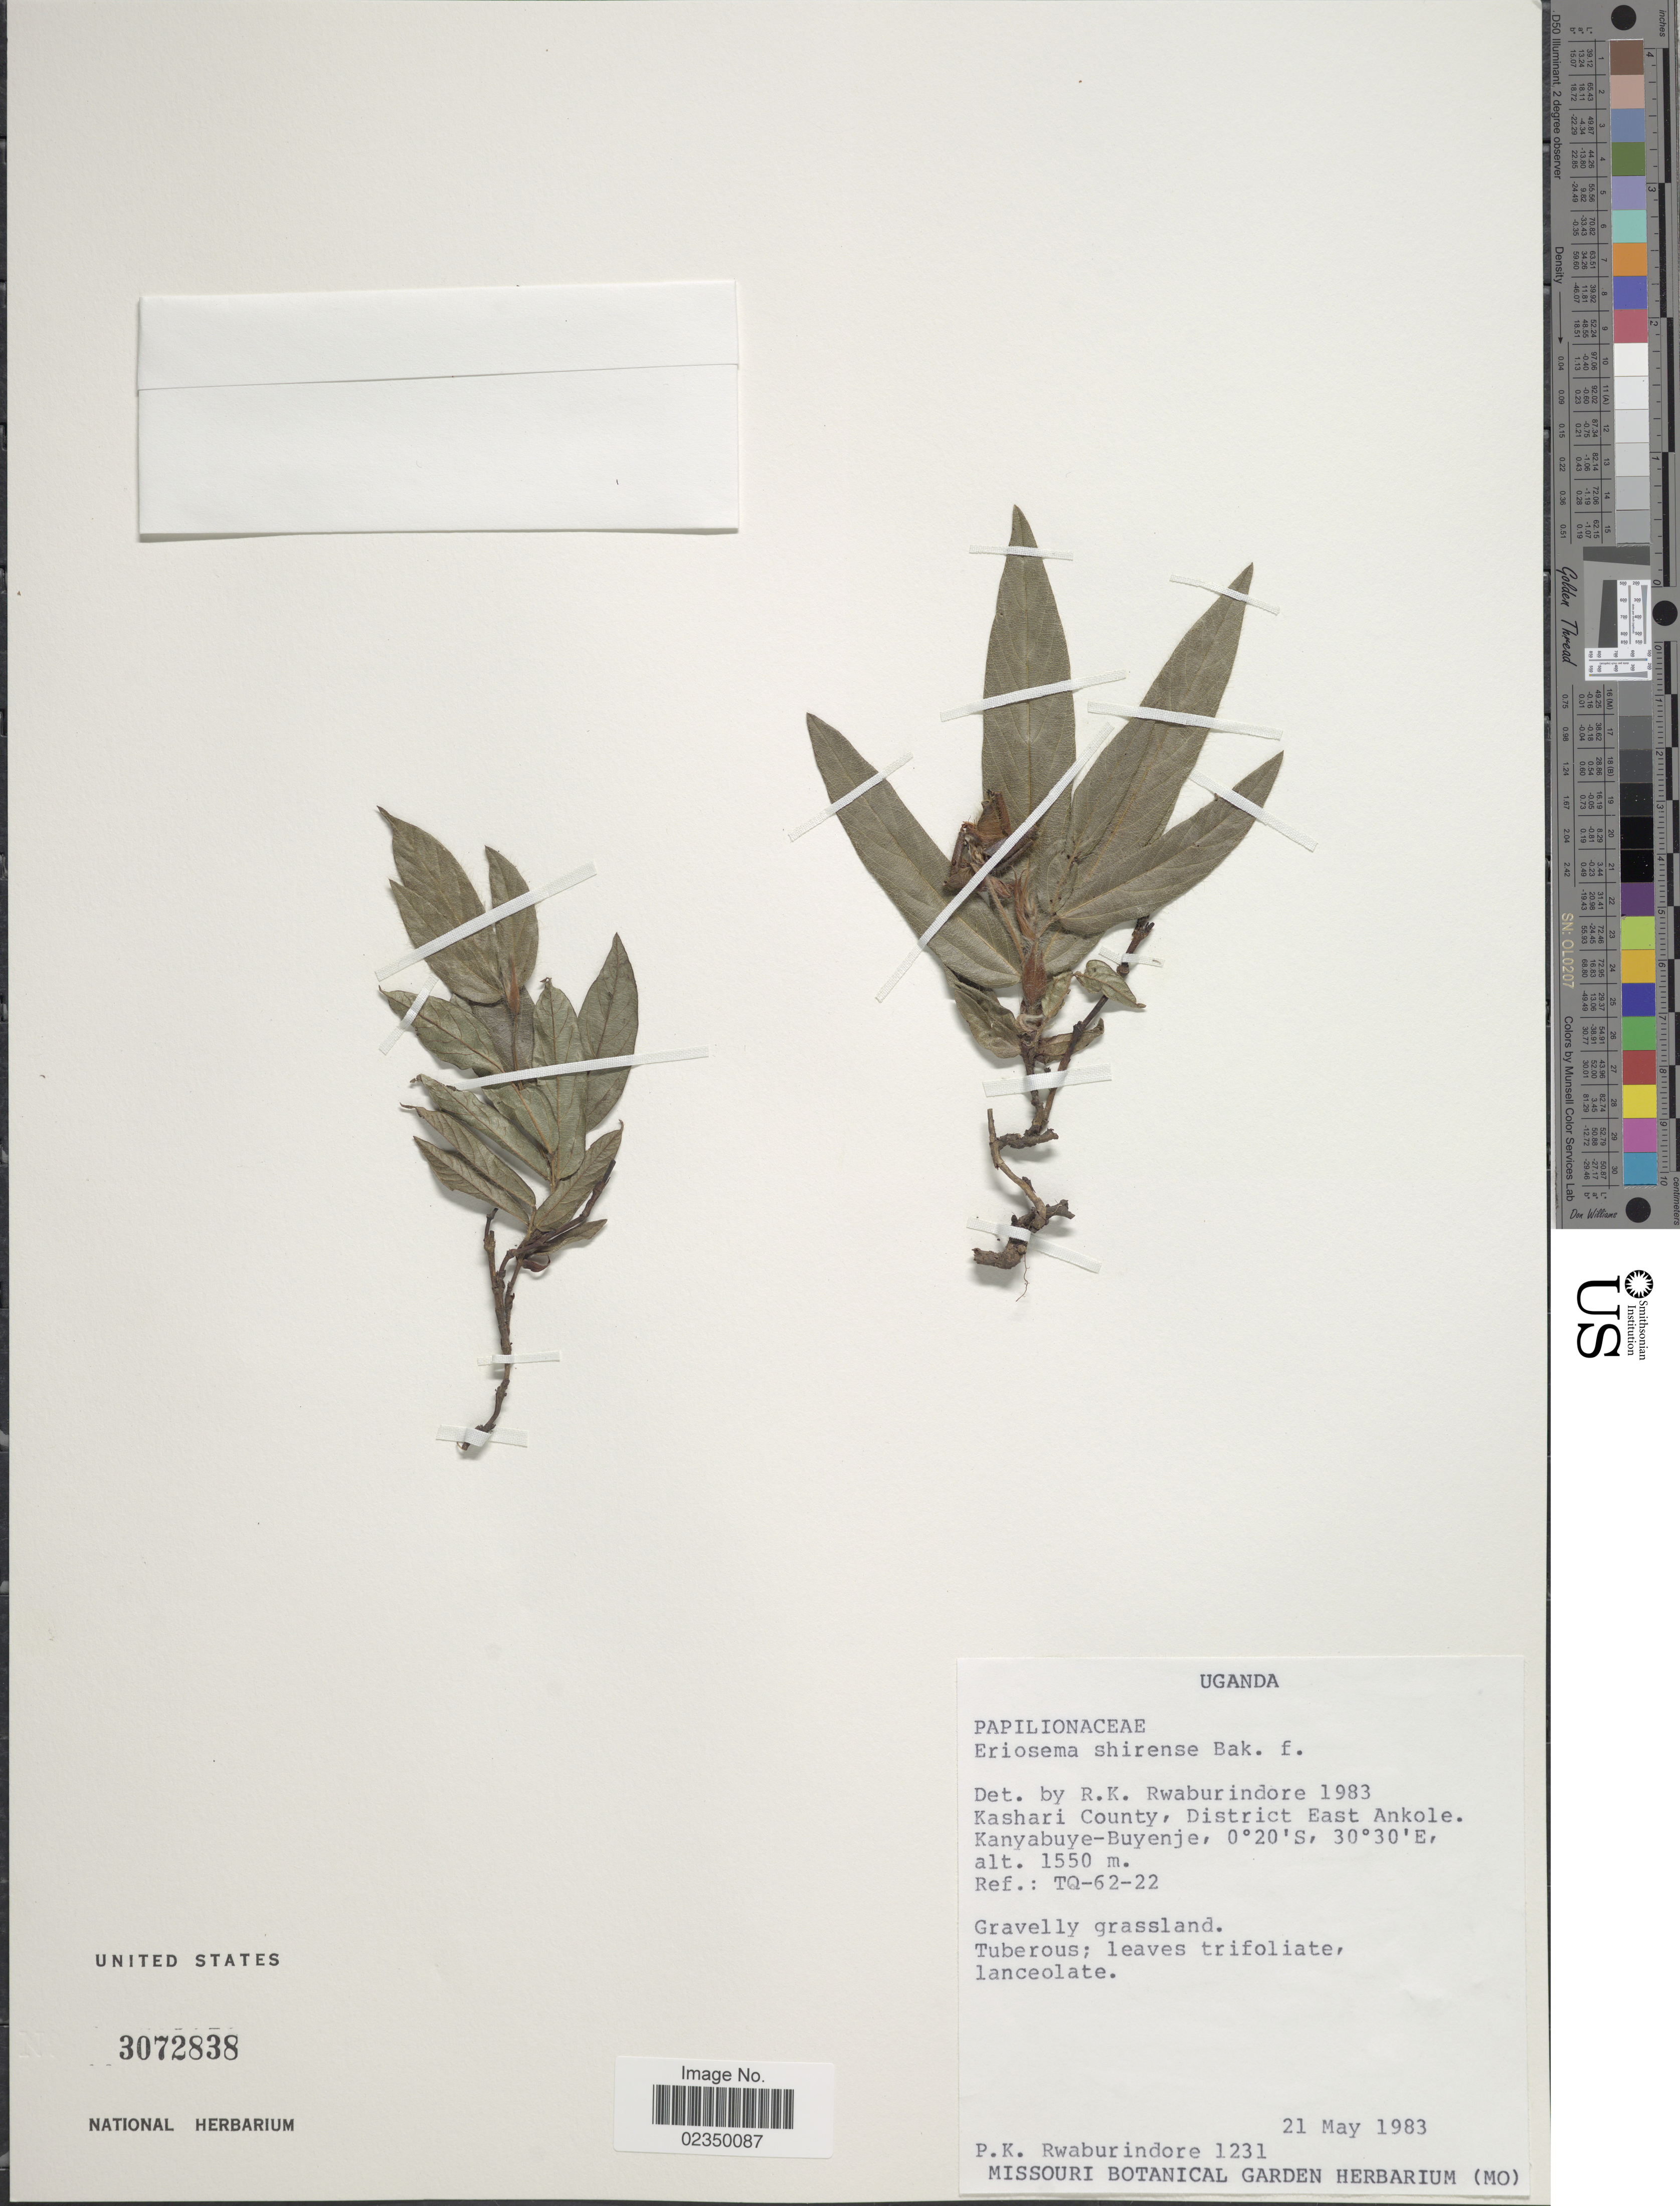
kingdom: Plantae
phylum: Tracheophyta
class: Magnoliopsida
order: Fabales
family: Fabaceae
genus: Eriosema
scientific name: Eriosema shirense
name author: Baker f.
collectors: P. Rwaburindore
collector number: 1231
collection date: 1983-05-21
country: Uganda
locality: Uganda, Kashari County, District East Ankole. Kanyabuye-Buyenje.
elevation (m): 1550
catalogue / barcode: US 3072838